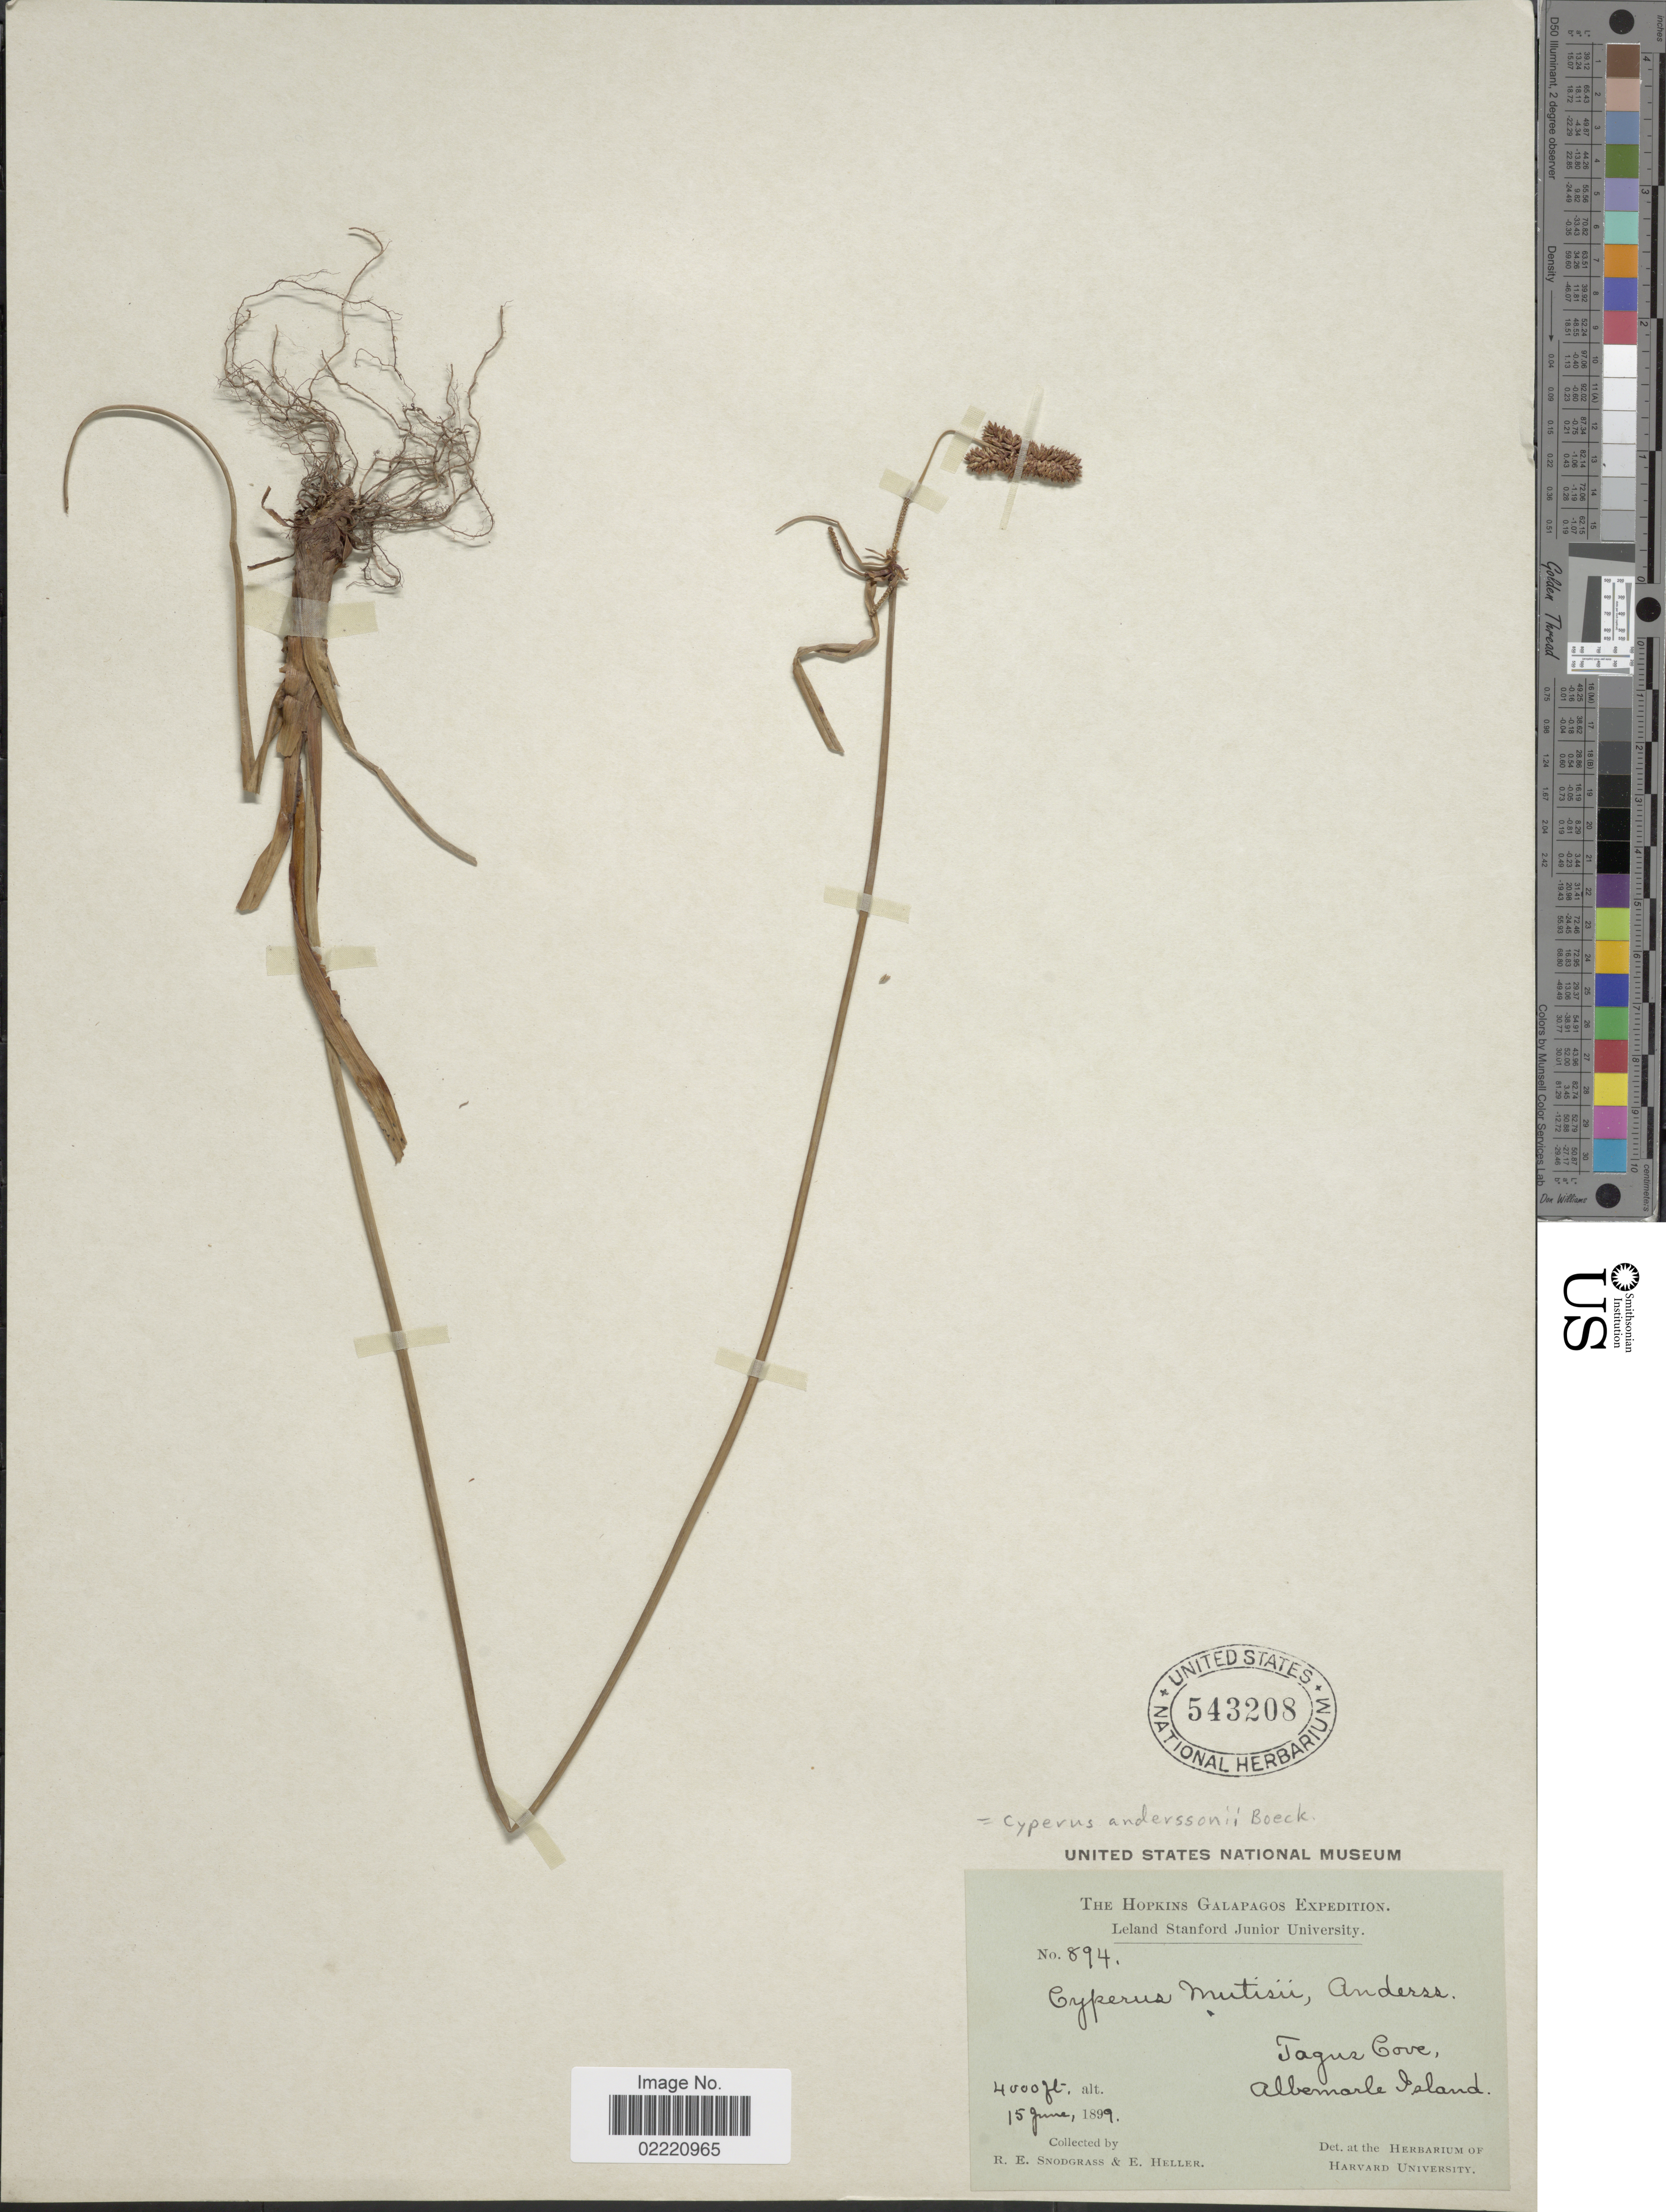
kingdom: Plantae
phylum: Tracheophyta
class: Liliopsida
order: Poales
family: Cyperaceae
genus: Cyperus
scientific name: Cyperus anderssonii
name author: Boeckeler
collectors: R. E. Snodgrass & E. Heller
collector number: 894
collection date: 1899-06-15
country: Ecuador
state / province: Colón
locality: The Hopkins Galapagos, Tagus Cove, Albemarle Island.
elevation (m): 1219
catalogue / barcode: US 543208